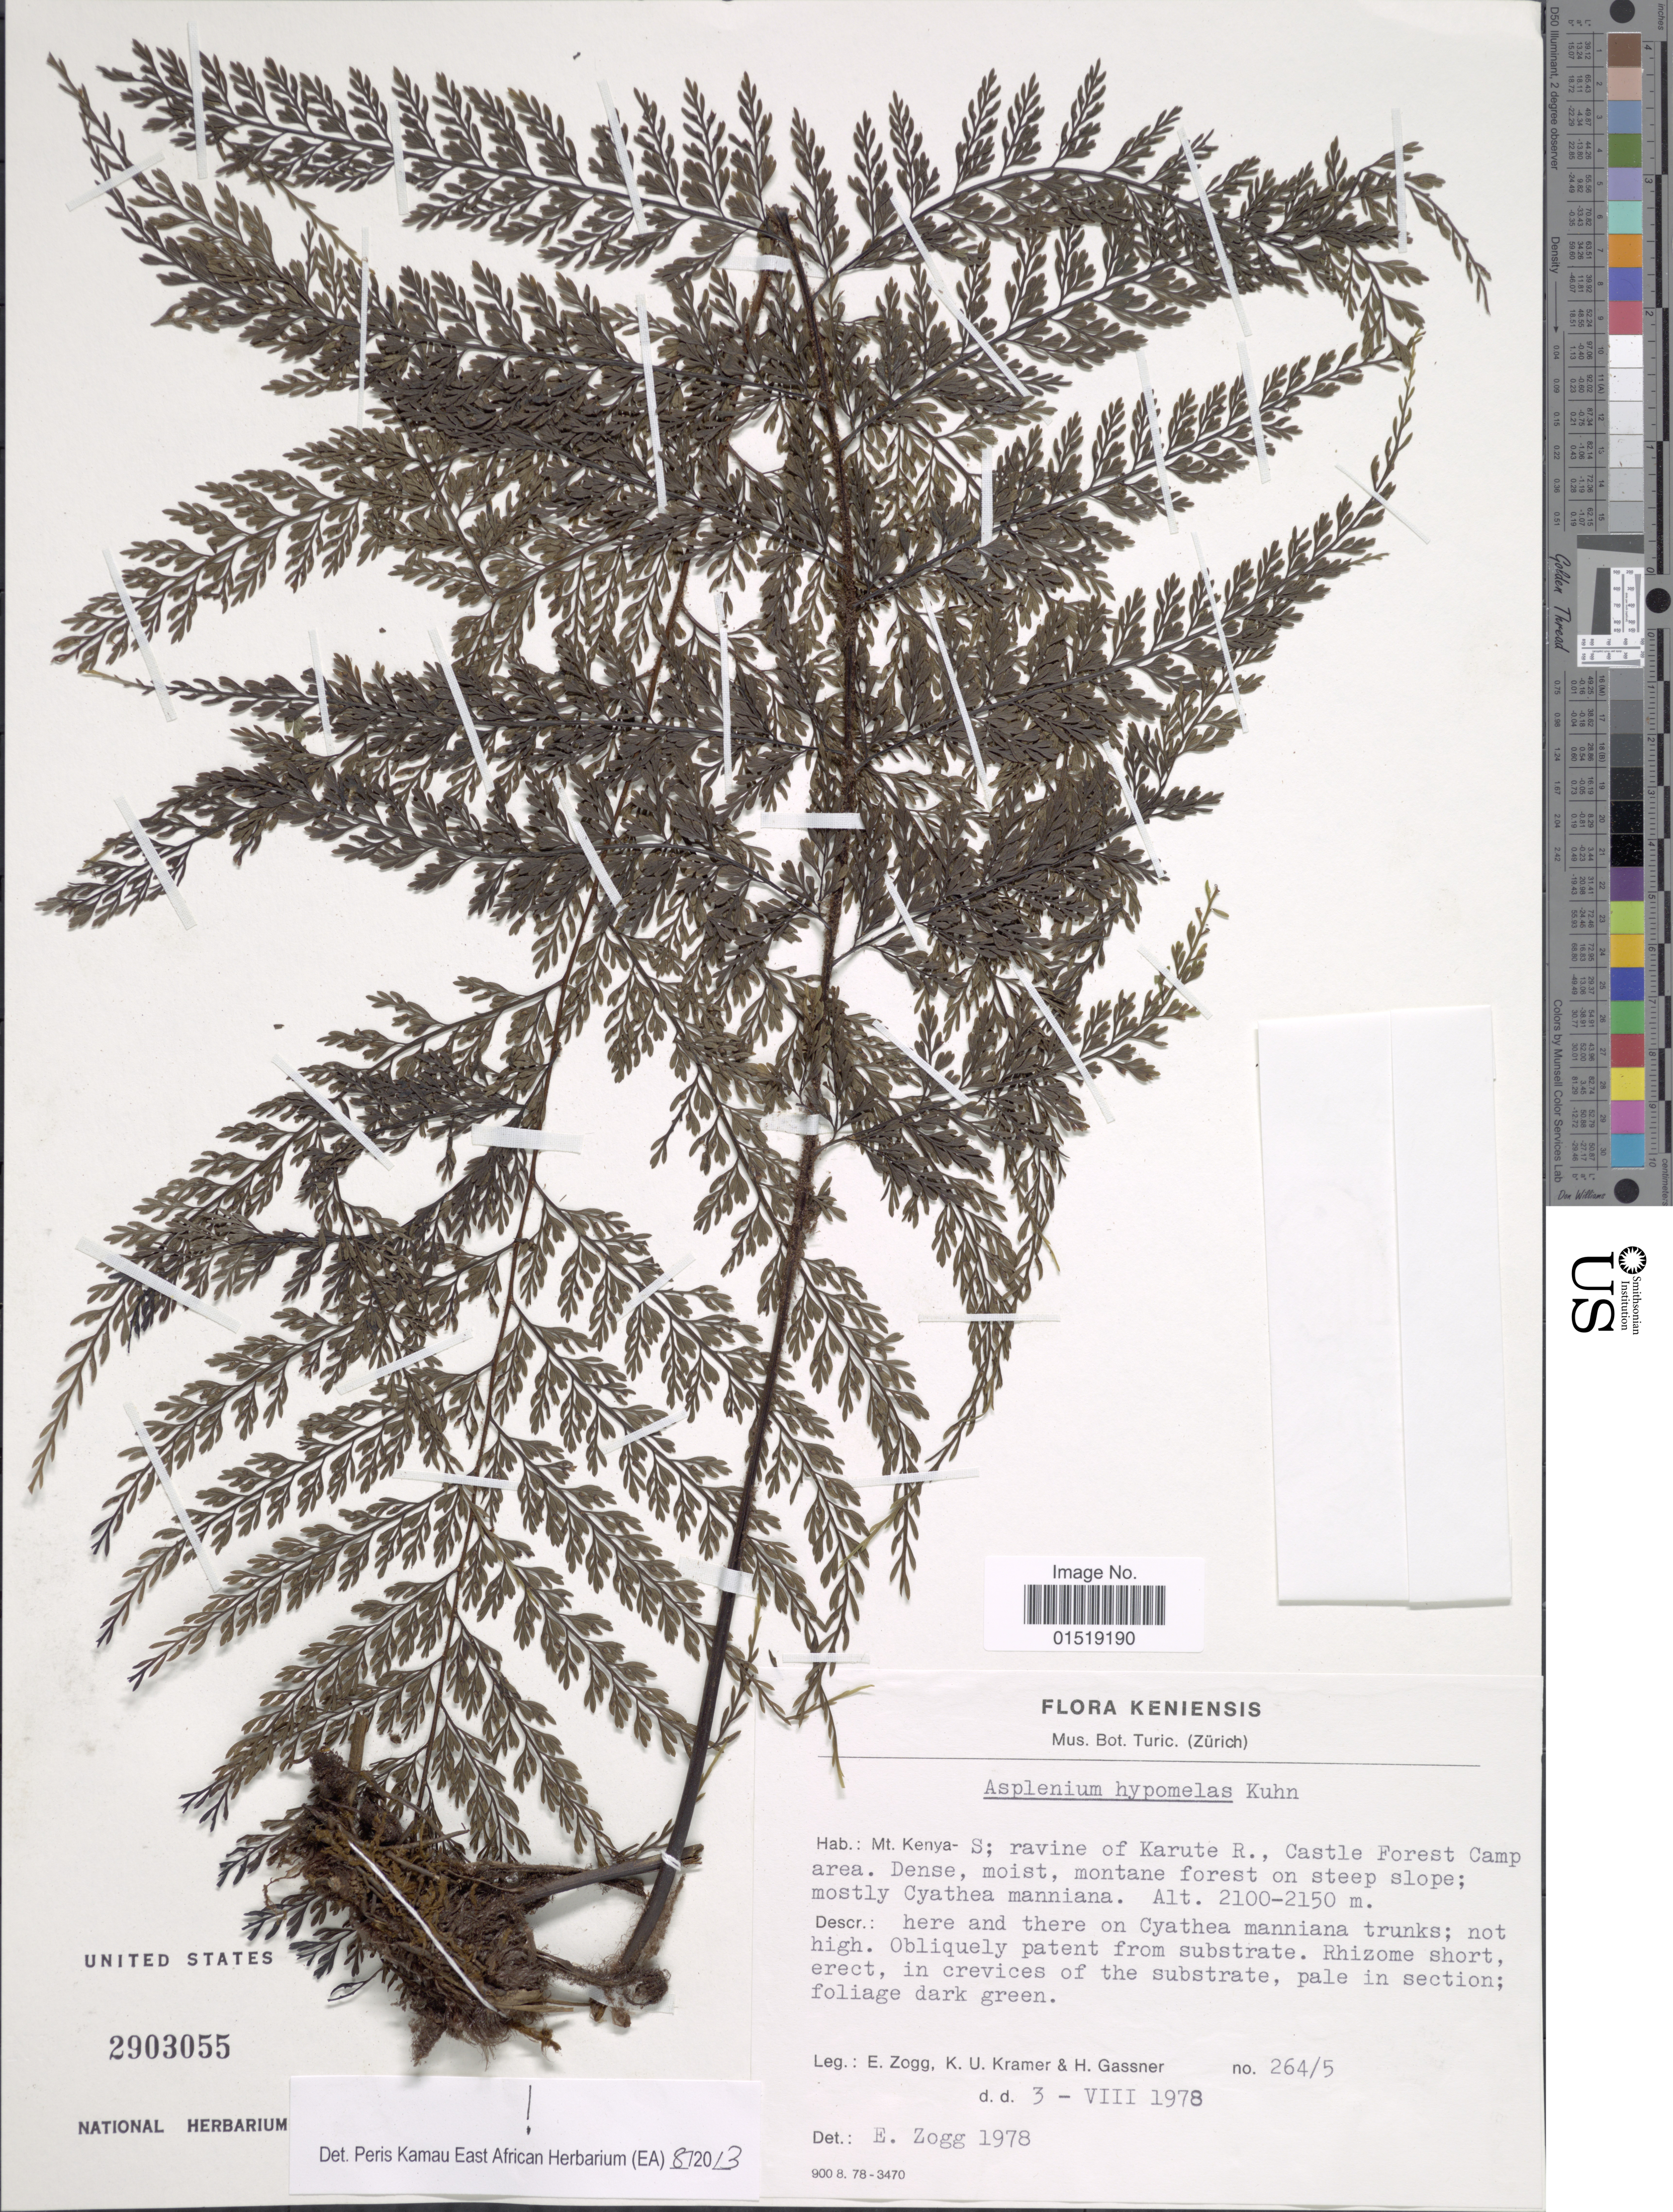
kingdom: Plantae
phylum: Tracheophyta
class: Polypodiopsida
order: Polypodiales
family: Aspleniaceae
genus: Asplenium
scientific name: Asplenium hypomelas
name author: Kuhn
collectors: E. Zogg, K. U. Kramer & H. Gassner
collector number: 264/5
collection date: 1978-08-03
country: Kenya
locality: Mt. Kenya- S; ravine of Karute R., Castle Forest Camp area.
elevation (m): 2100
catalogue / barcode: US 2903055